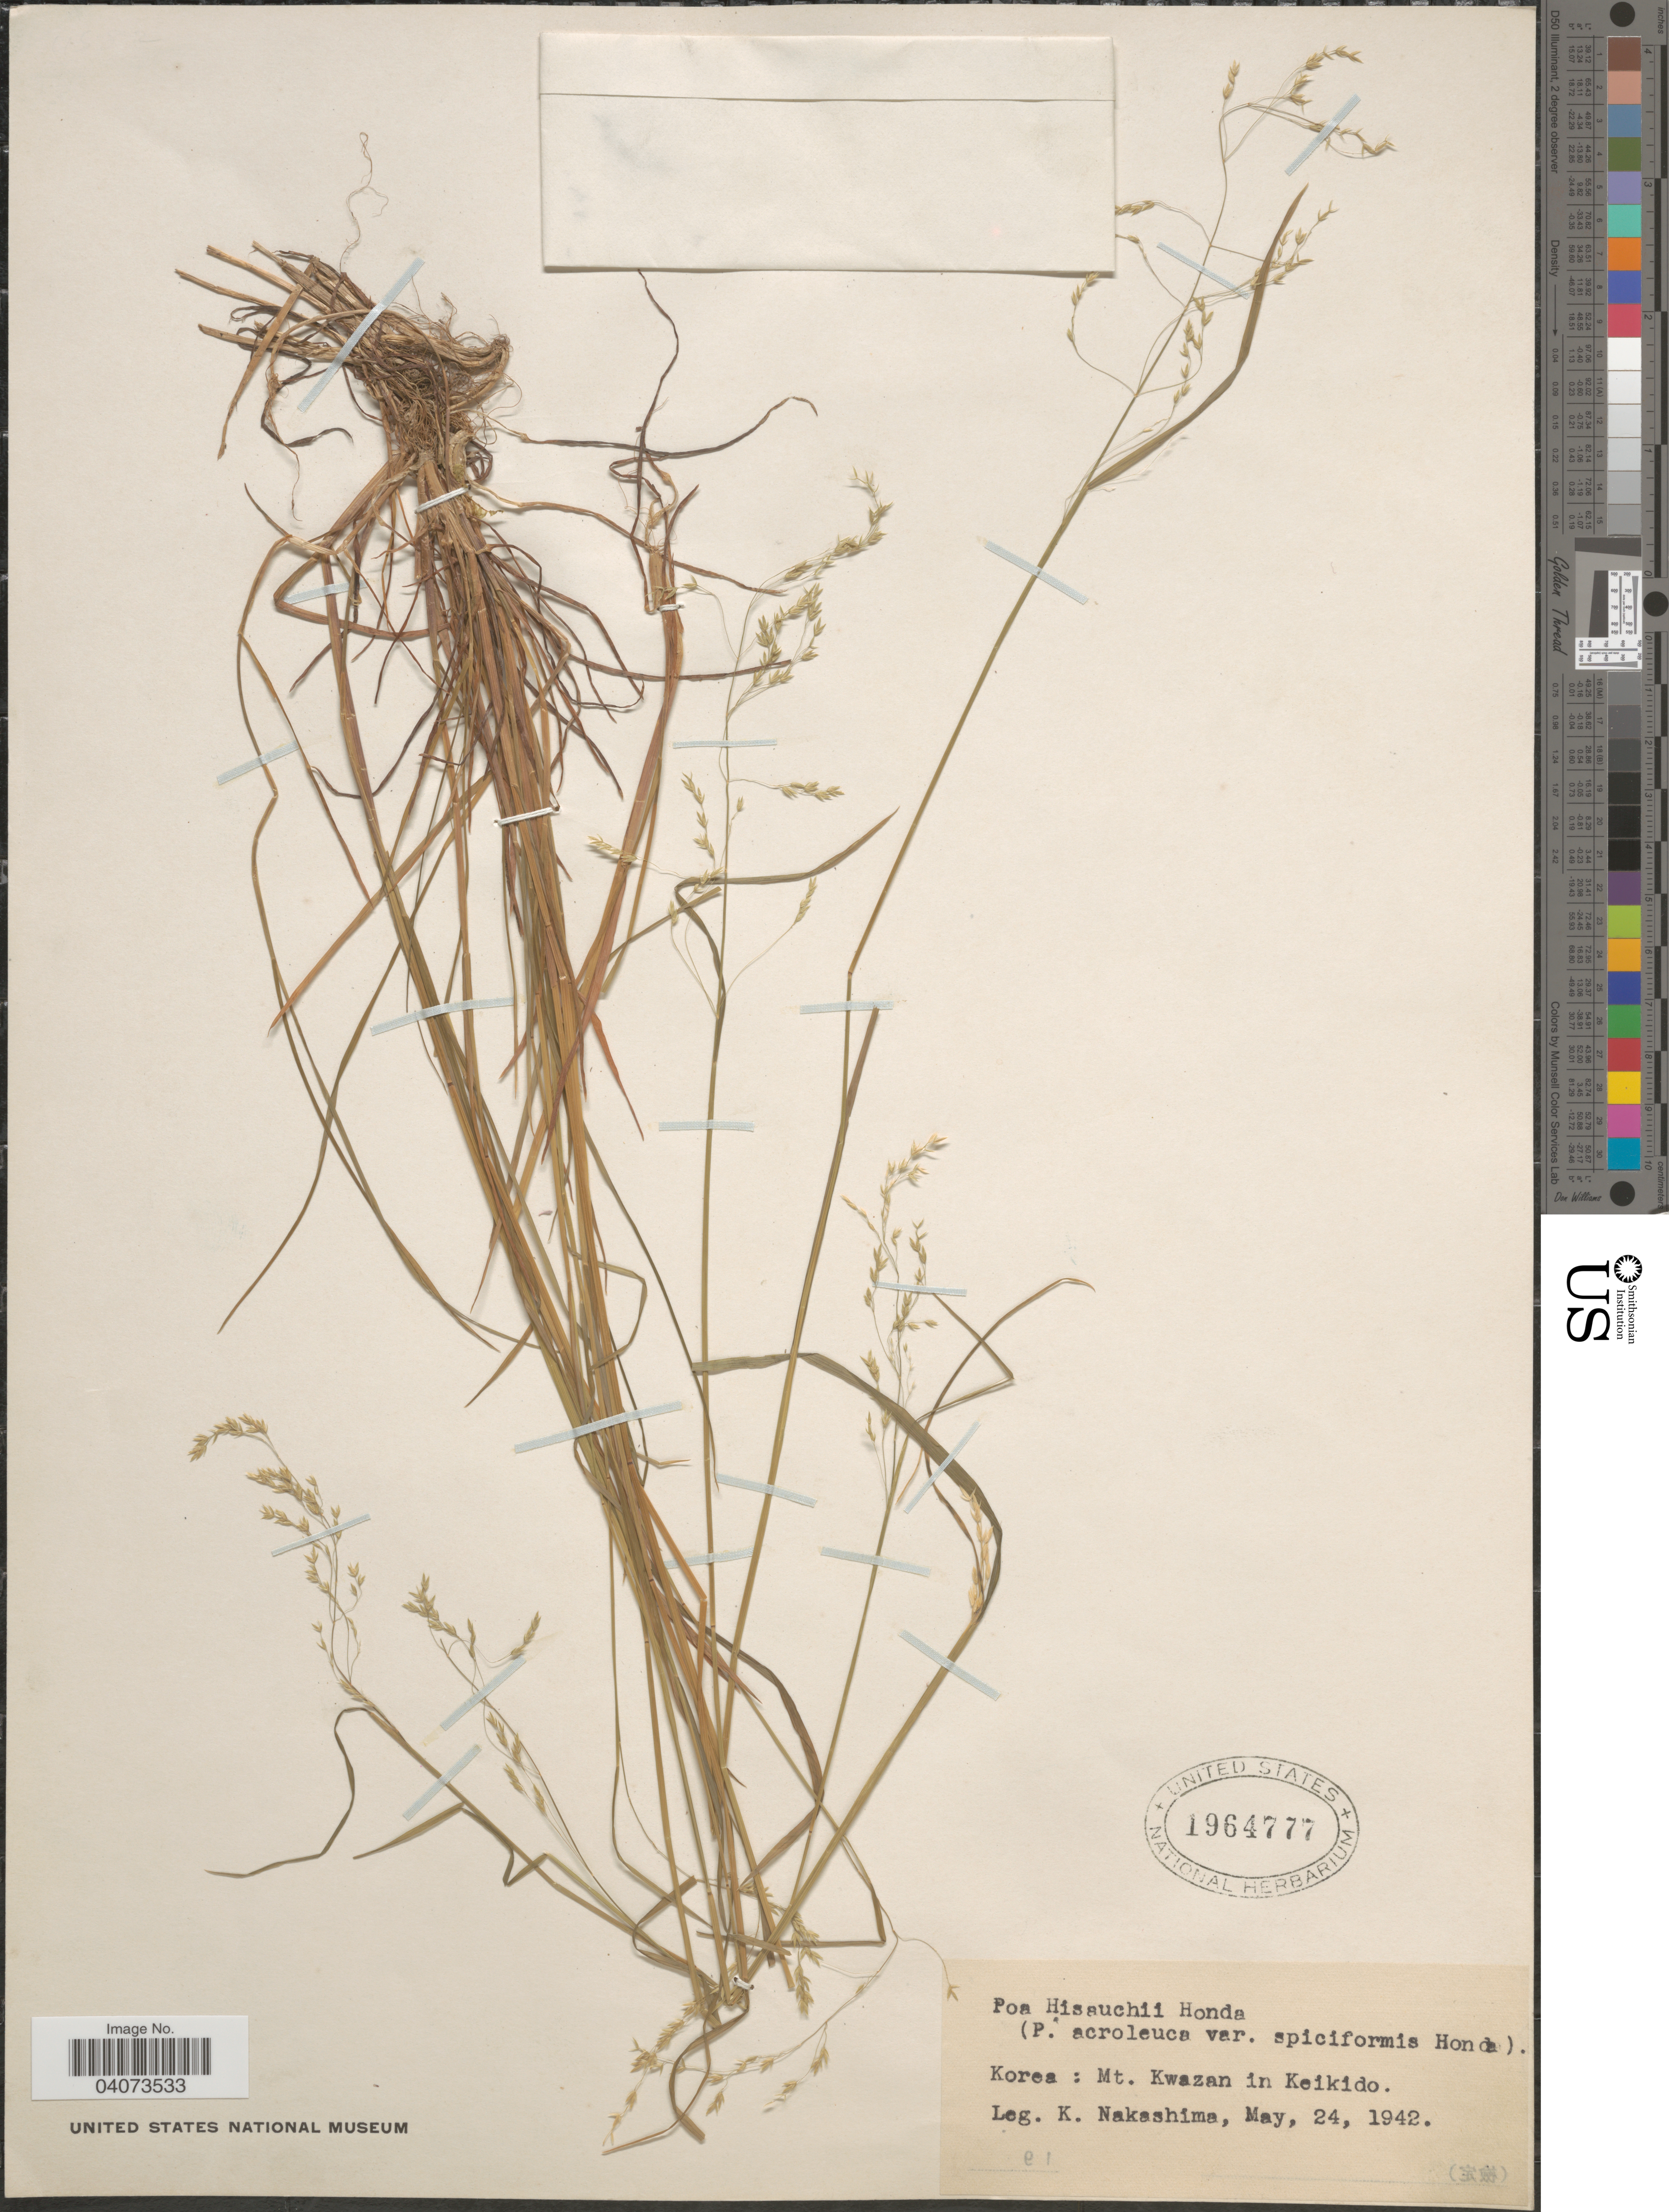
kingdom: Plantae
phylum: Tracheophyta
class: Liliopsida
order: Poales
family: Poaceae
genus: Poa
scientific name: Poa hisauchii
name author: Honda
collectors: K. Nakashima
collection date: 1942-05-24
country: South Korea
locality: Mt. Kwazan in Keikido.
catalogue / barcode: US 1964777